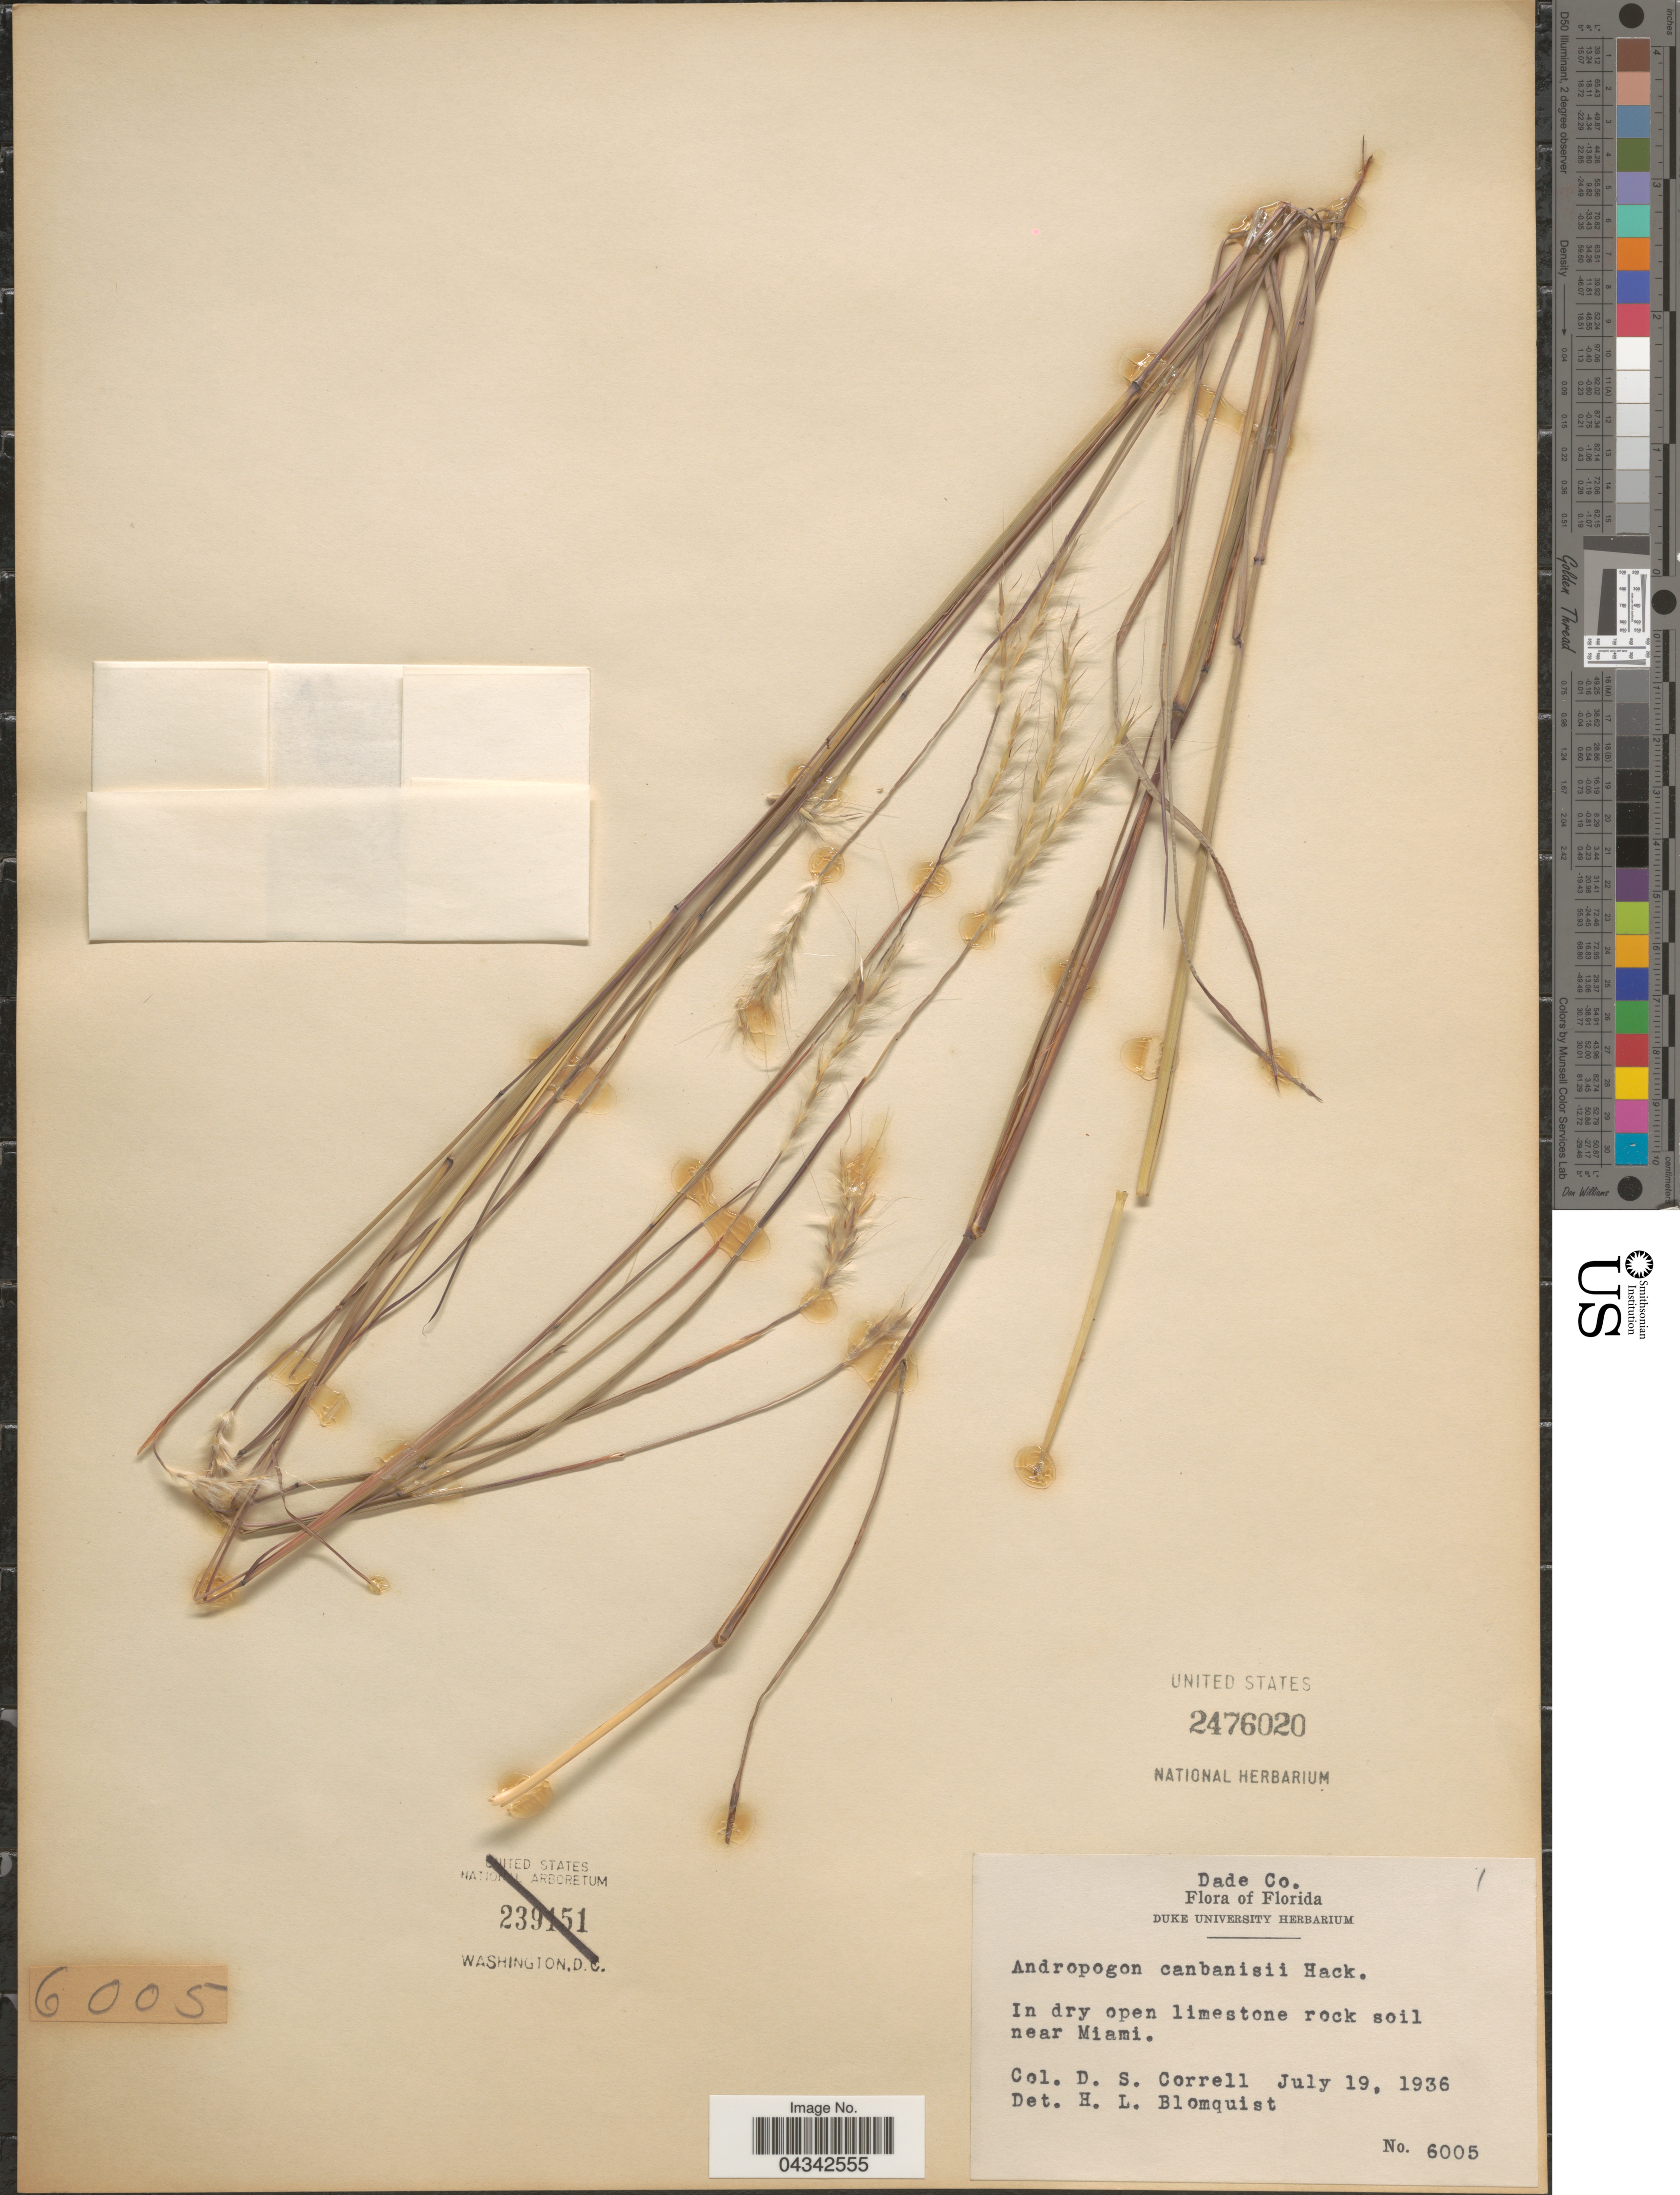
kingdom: Plantae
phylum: Tracheophyta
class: Liliopsida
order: Poales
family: Poaceae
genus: Andropogon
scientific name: Andropogon cabanisii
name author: Hack.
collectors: D. S. Correll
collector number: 6005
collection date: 1936-07-19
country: United States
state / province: Florida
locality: Dade Co. In dry open limestone rock soil near Miami.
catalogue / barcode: US 2476020